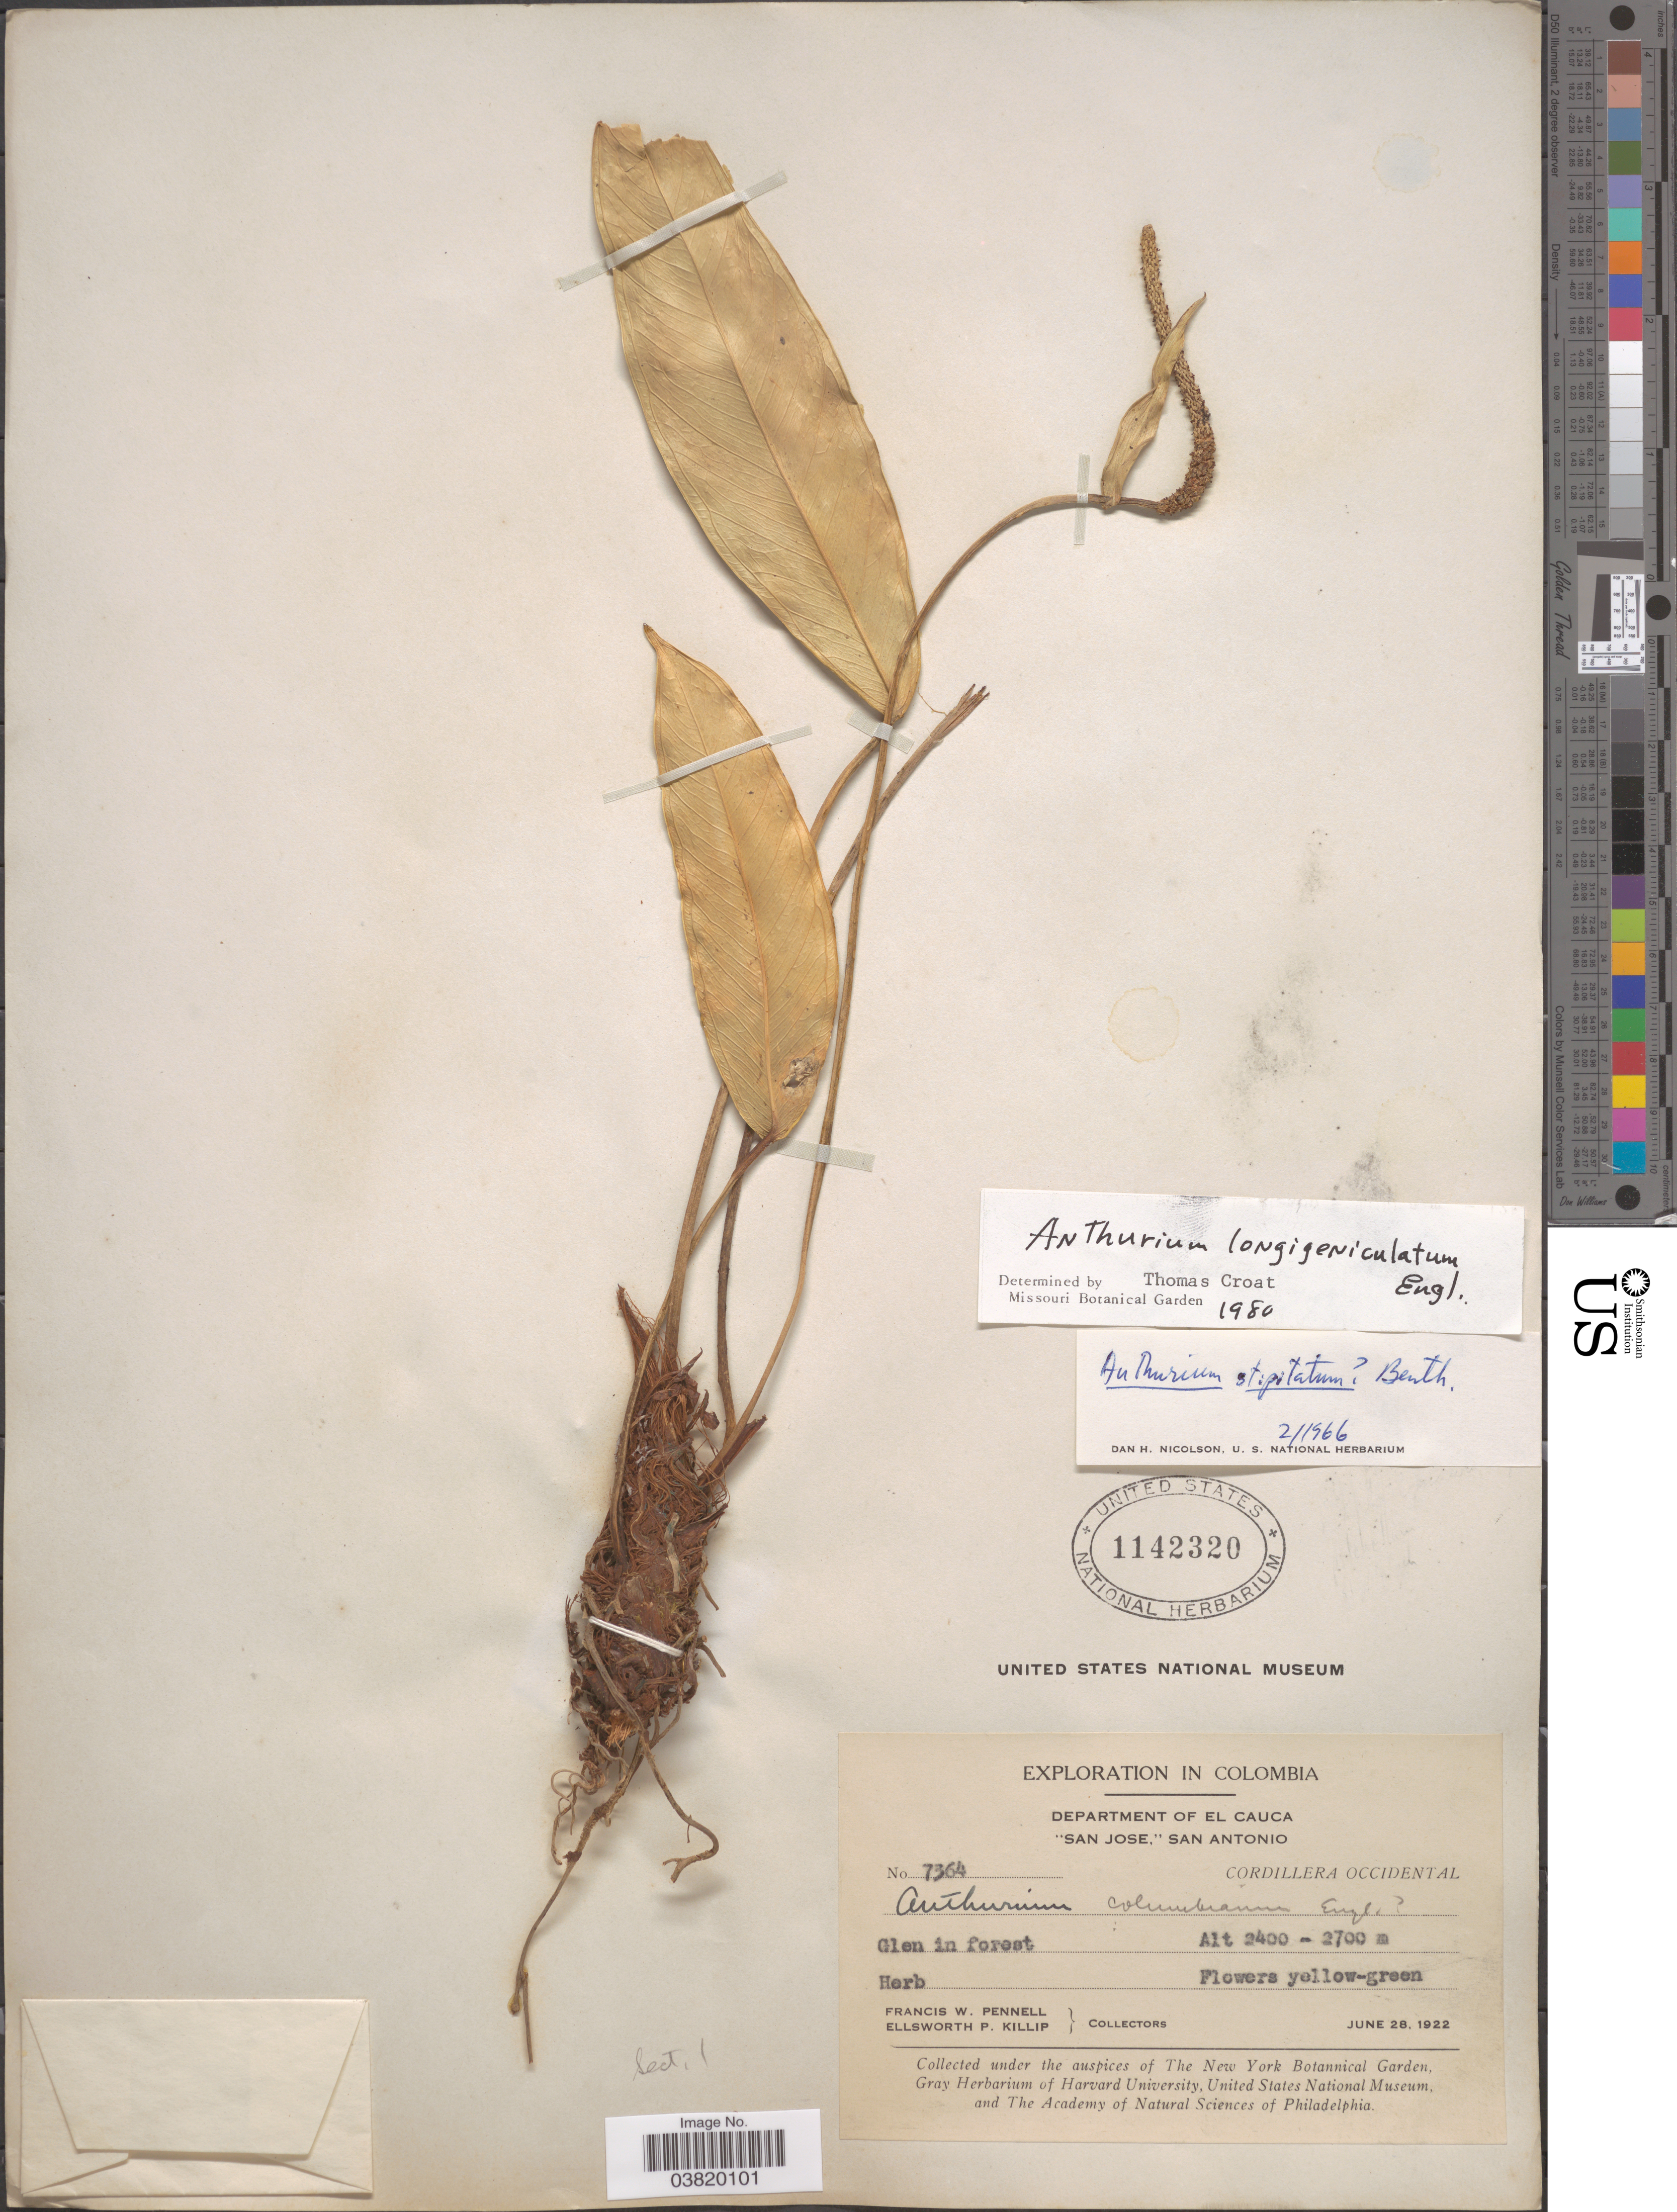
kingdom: Plantae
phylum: Tracheophyta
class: Liliopsida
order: Alismatales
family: Araceae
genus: Anthurium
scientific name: Anthurium longegeniculatum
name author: Engl.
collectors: F. W. Pennell & E. P. Killip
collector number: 7364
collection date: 1922-06-28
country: Colombia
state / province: Cauca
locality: Department of El Cauca. "San Jose," San Antonio. Cordillera Occidental. Glen in forest.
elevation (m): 2400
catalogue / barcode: US 1142320